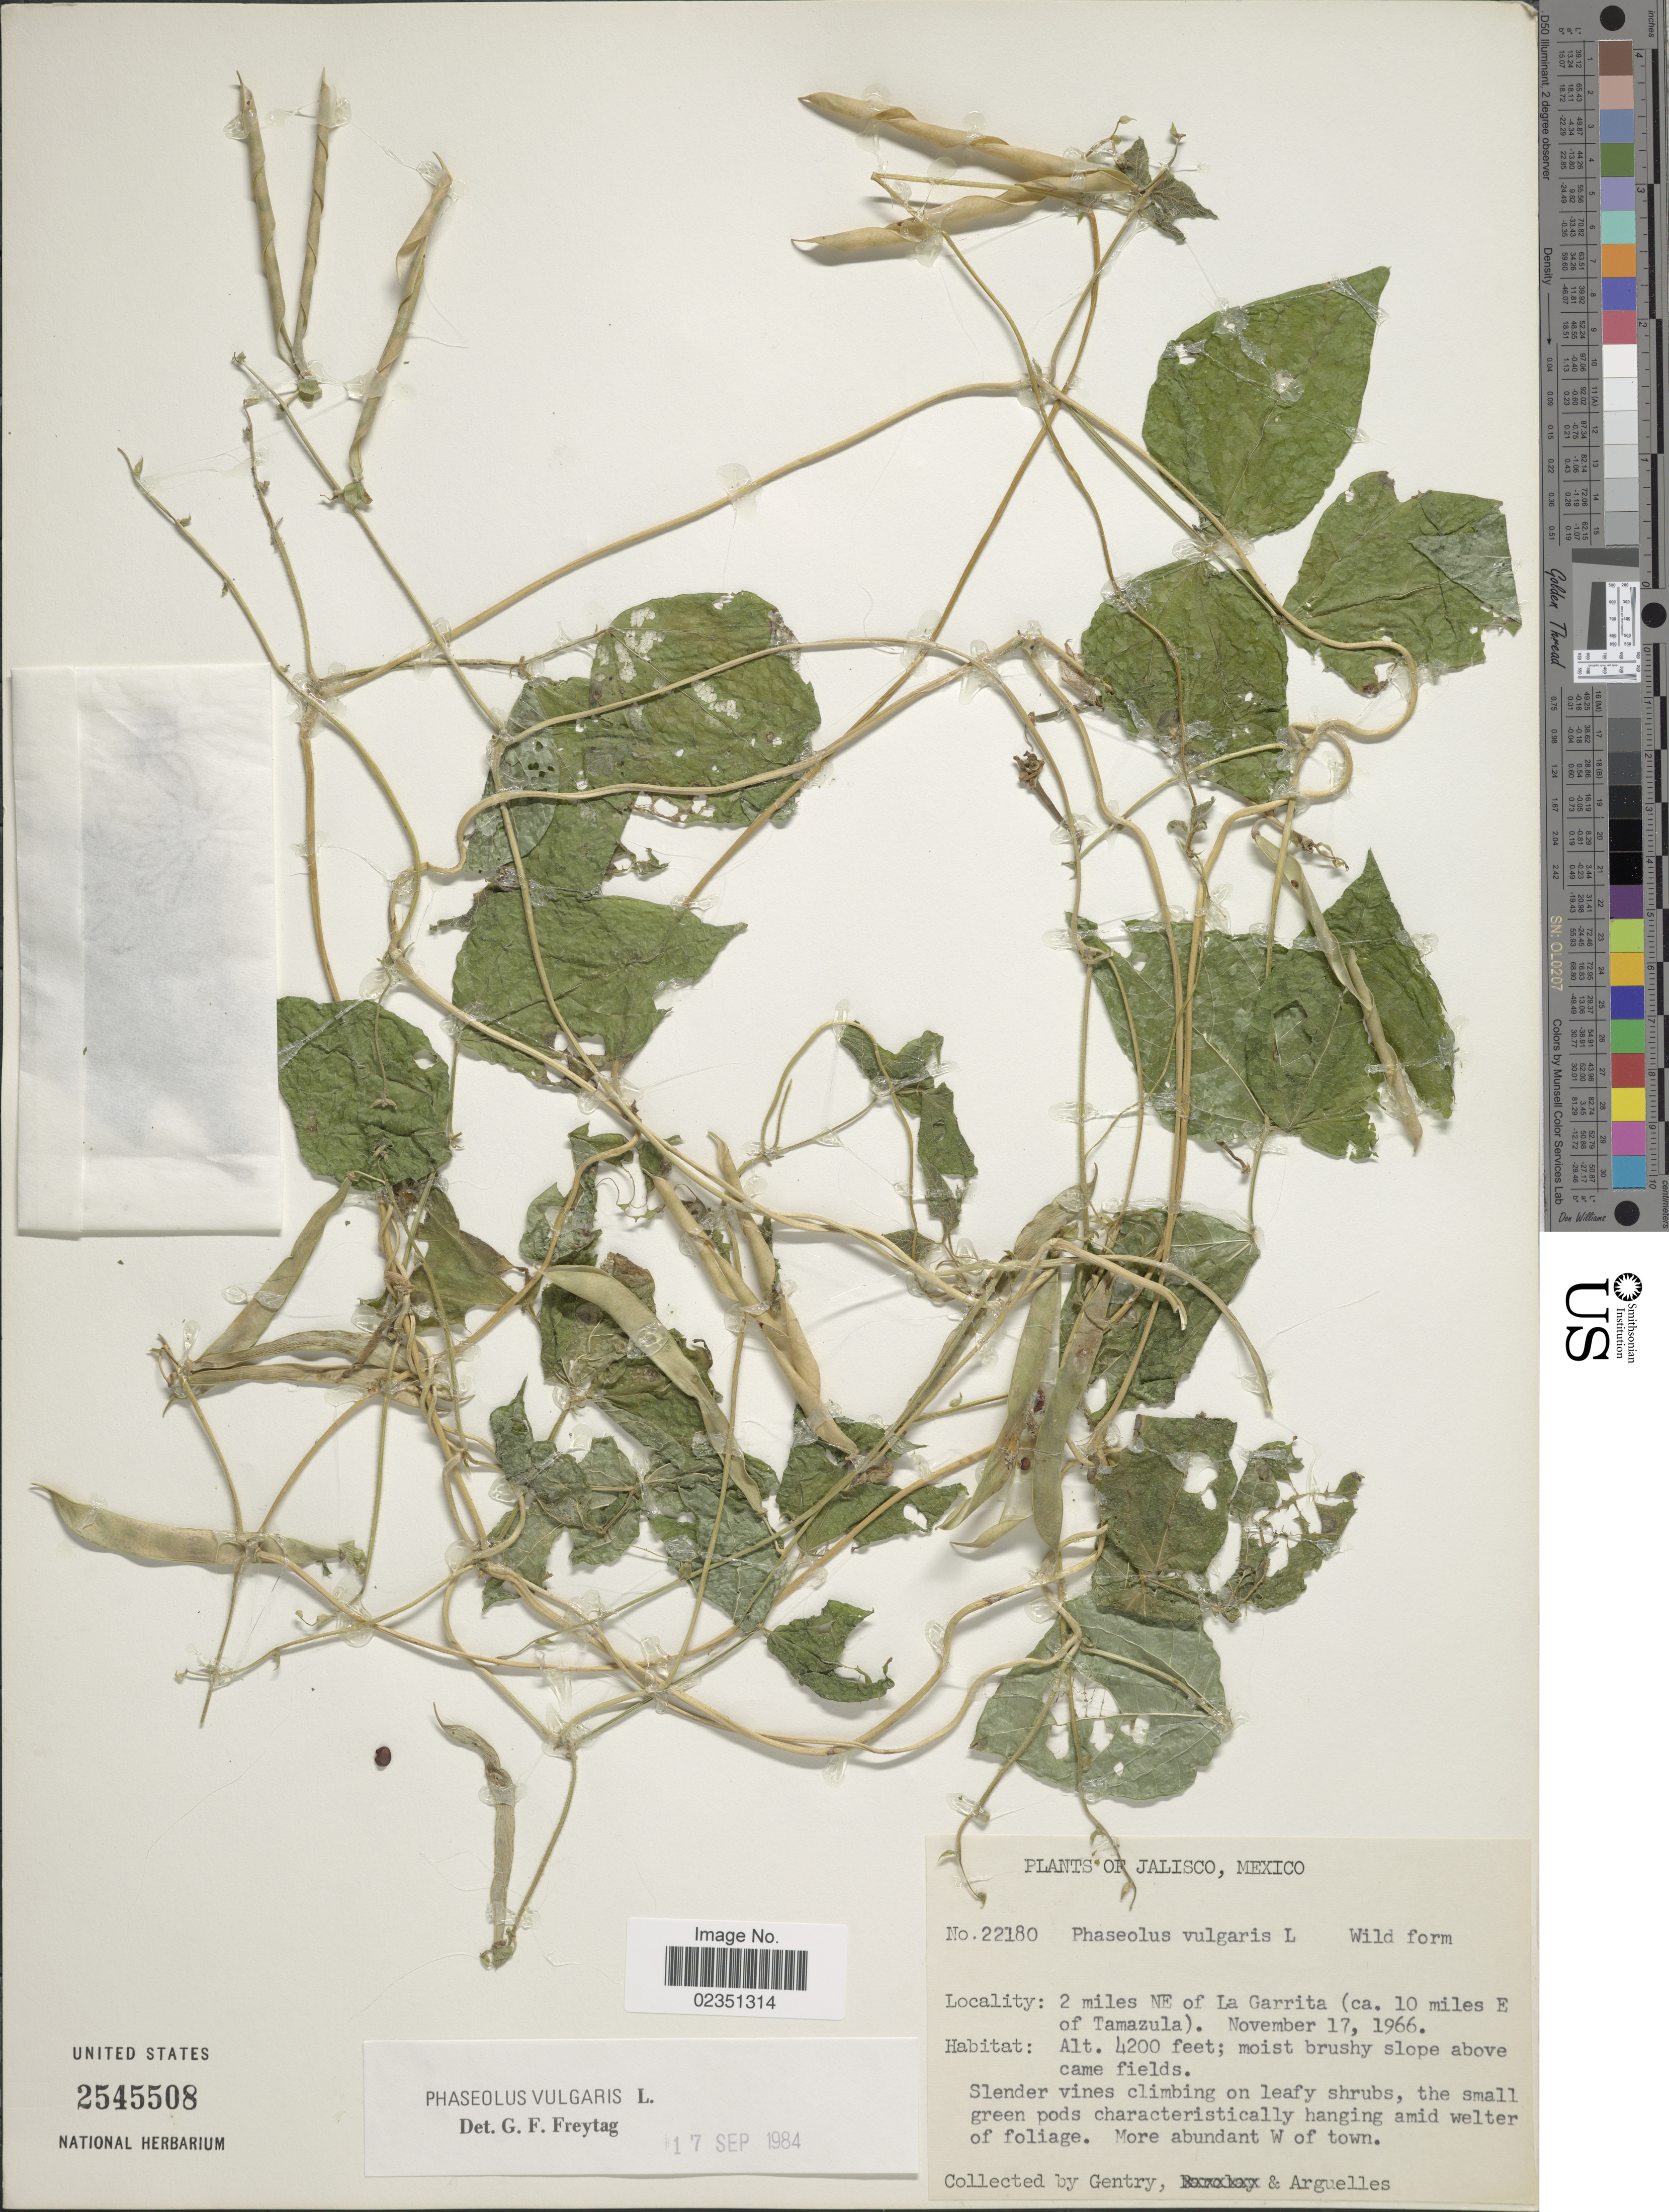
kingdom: Plantae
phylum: Tracheophyta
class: Magnoliopsida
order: Fabales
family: Fabaceae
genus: Phaseolus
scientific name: Phaseolus vulgaris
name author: L.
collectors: Gentry, -- & Arguelles, --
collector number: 22180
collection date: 1966-11-17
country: Mexico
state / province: Jalisco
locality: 2 miles NE of La Garrita (ca. 10 miles E. of Tamazula)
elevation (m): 1280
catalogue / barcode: US 2545508